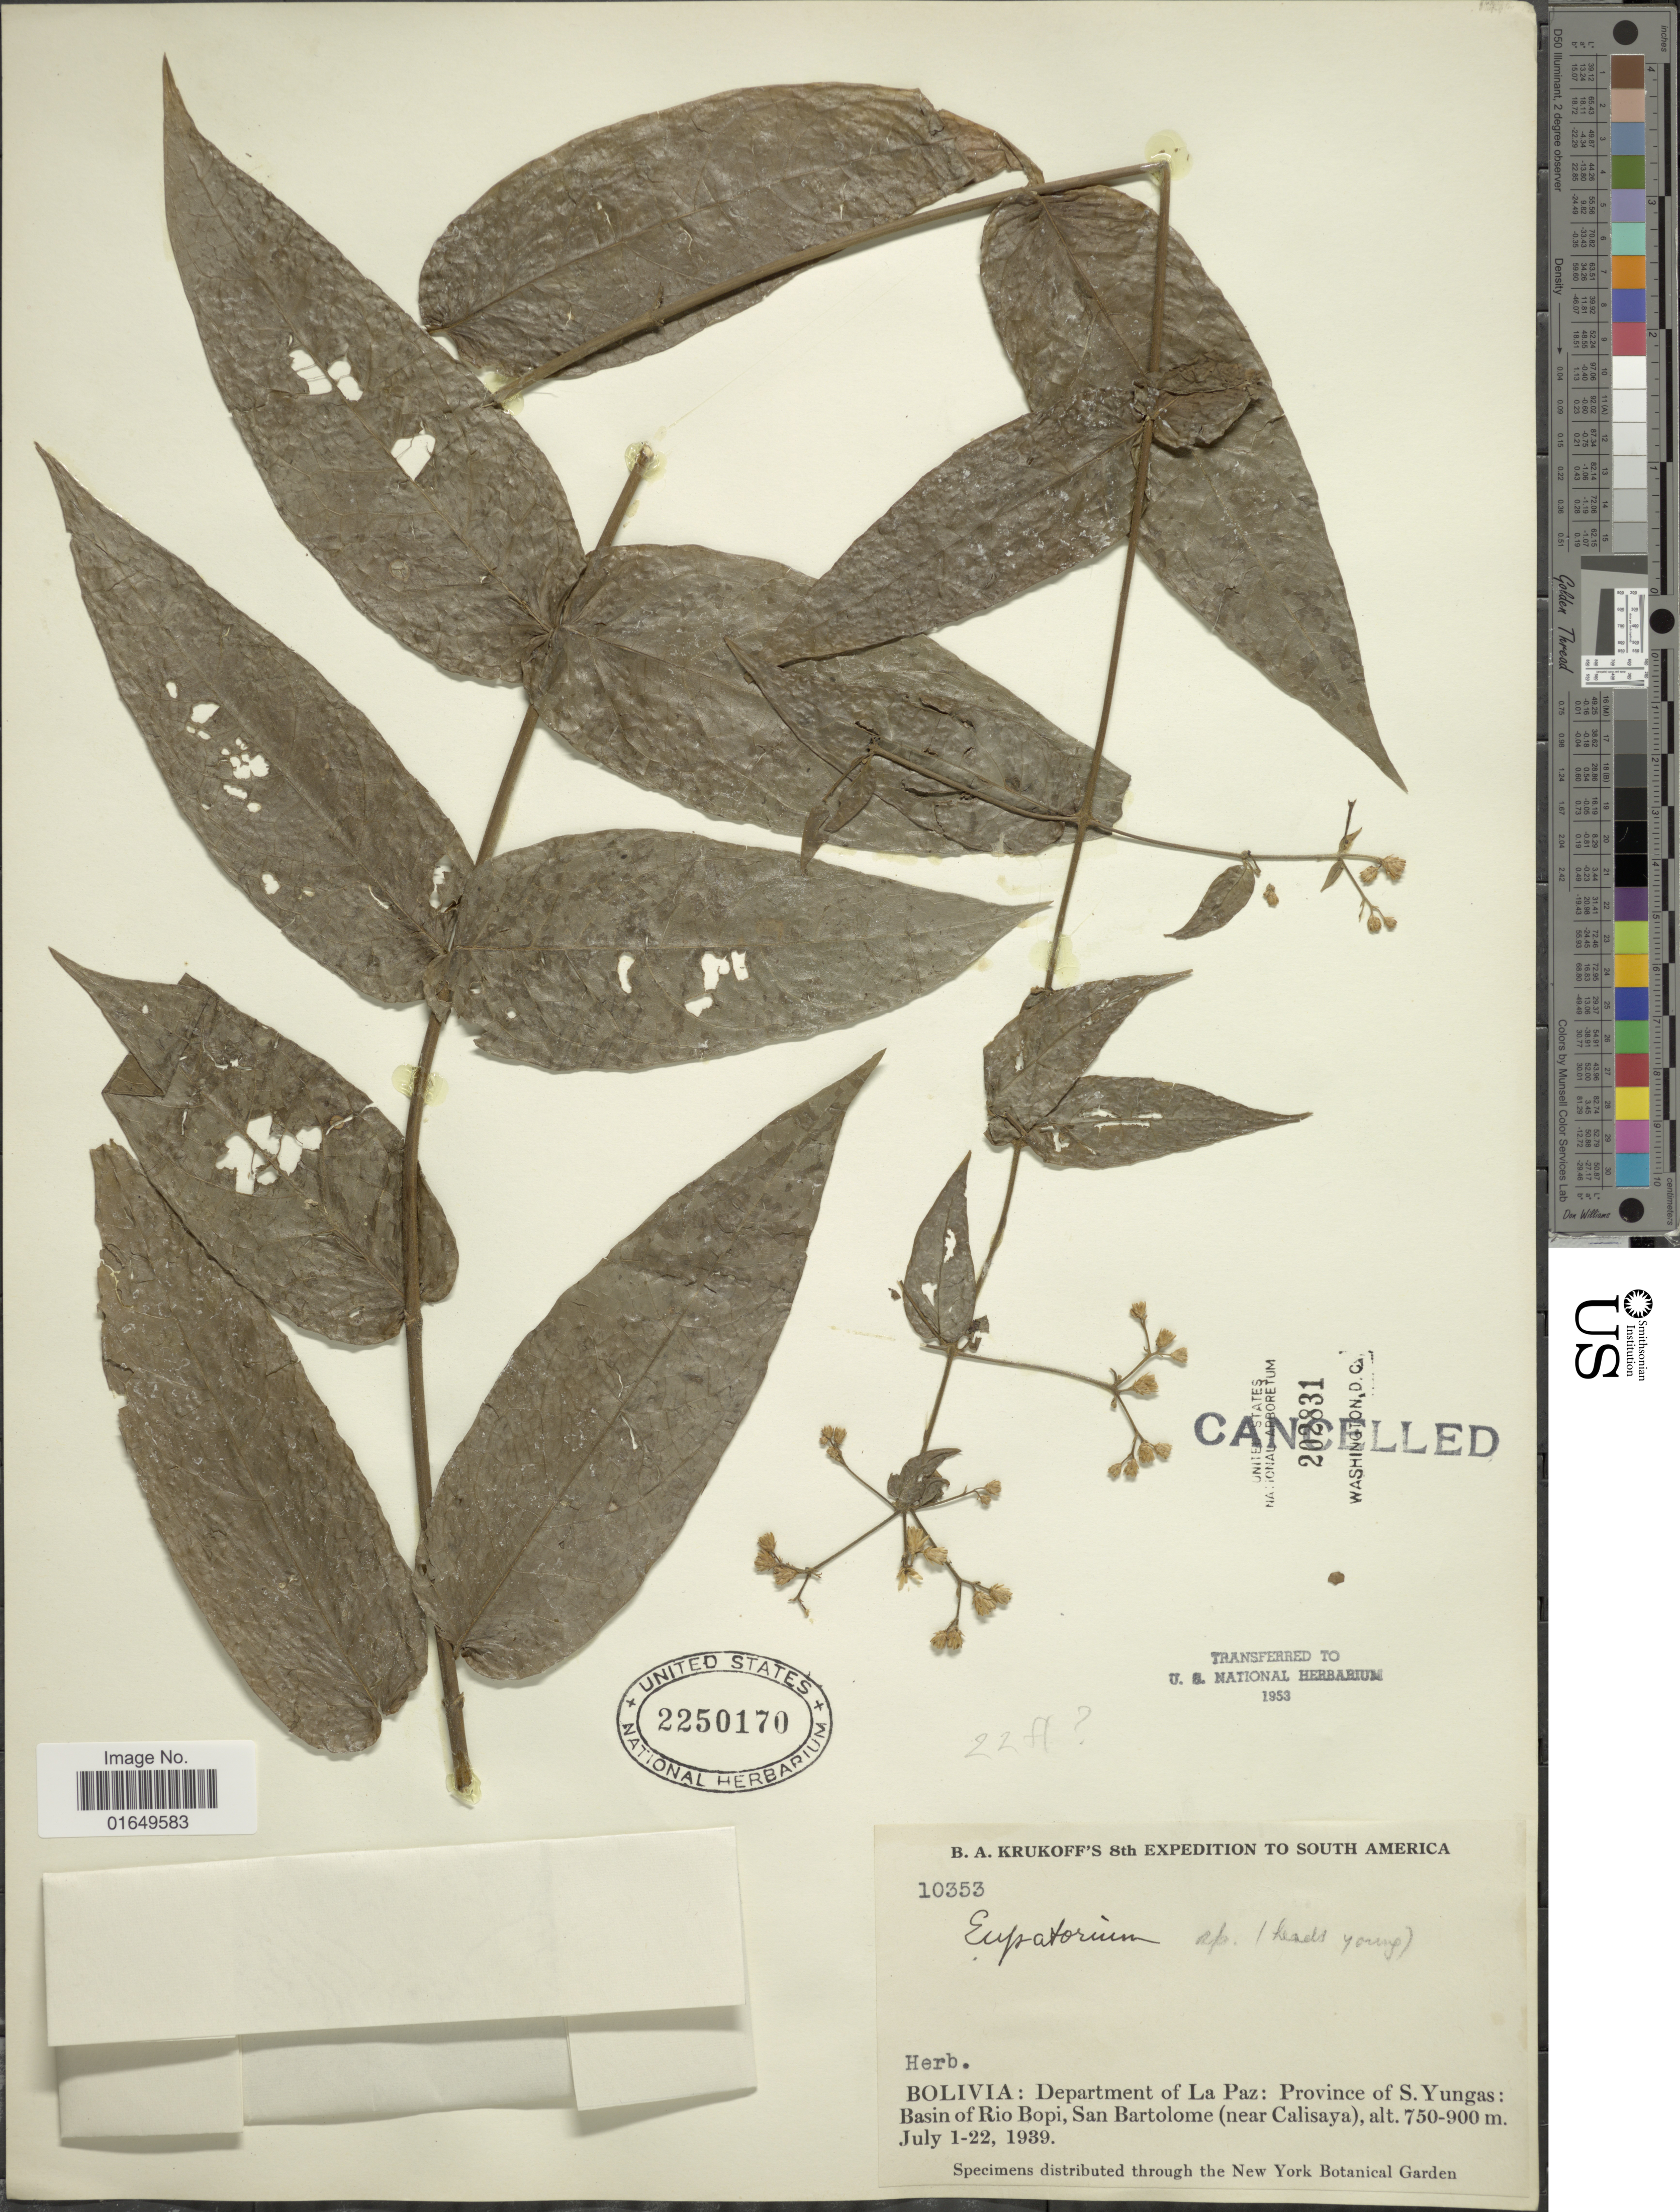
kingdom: Plantae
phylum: Tracheophyta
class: Magnoliopsida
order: Asterales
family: Asteraceae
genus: Ayapana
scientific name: Ayapana lanceolata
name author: R.M. King & H. Rob.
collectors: B. A. Krukoff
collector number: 10353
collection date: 1939-07-01/1939-07-22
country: Bolivia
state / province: La Paz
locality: Province of S. Yungas: Basin of Rio Bopi, San Bartolome (near Calisaya)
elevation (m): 750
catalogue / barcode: US 2250170